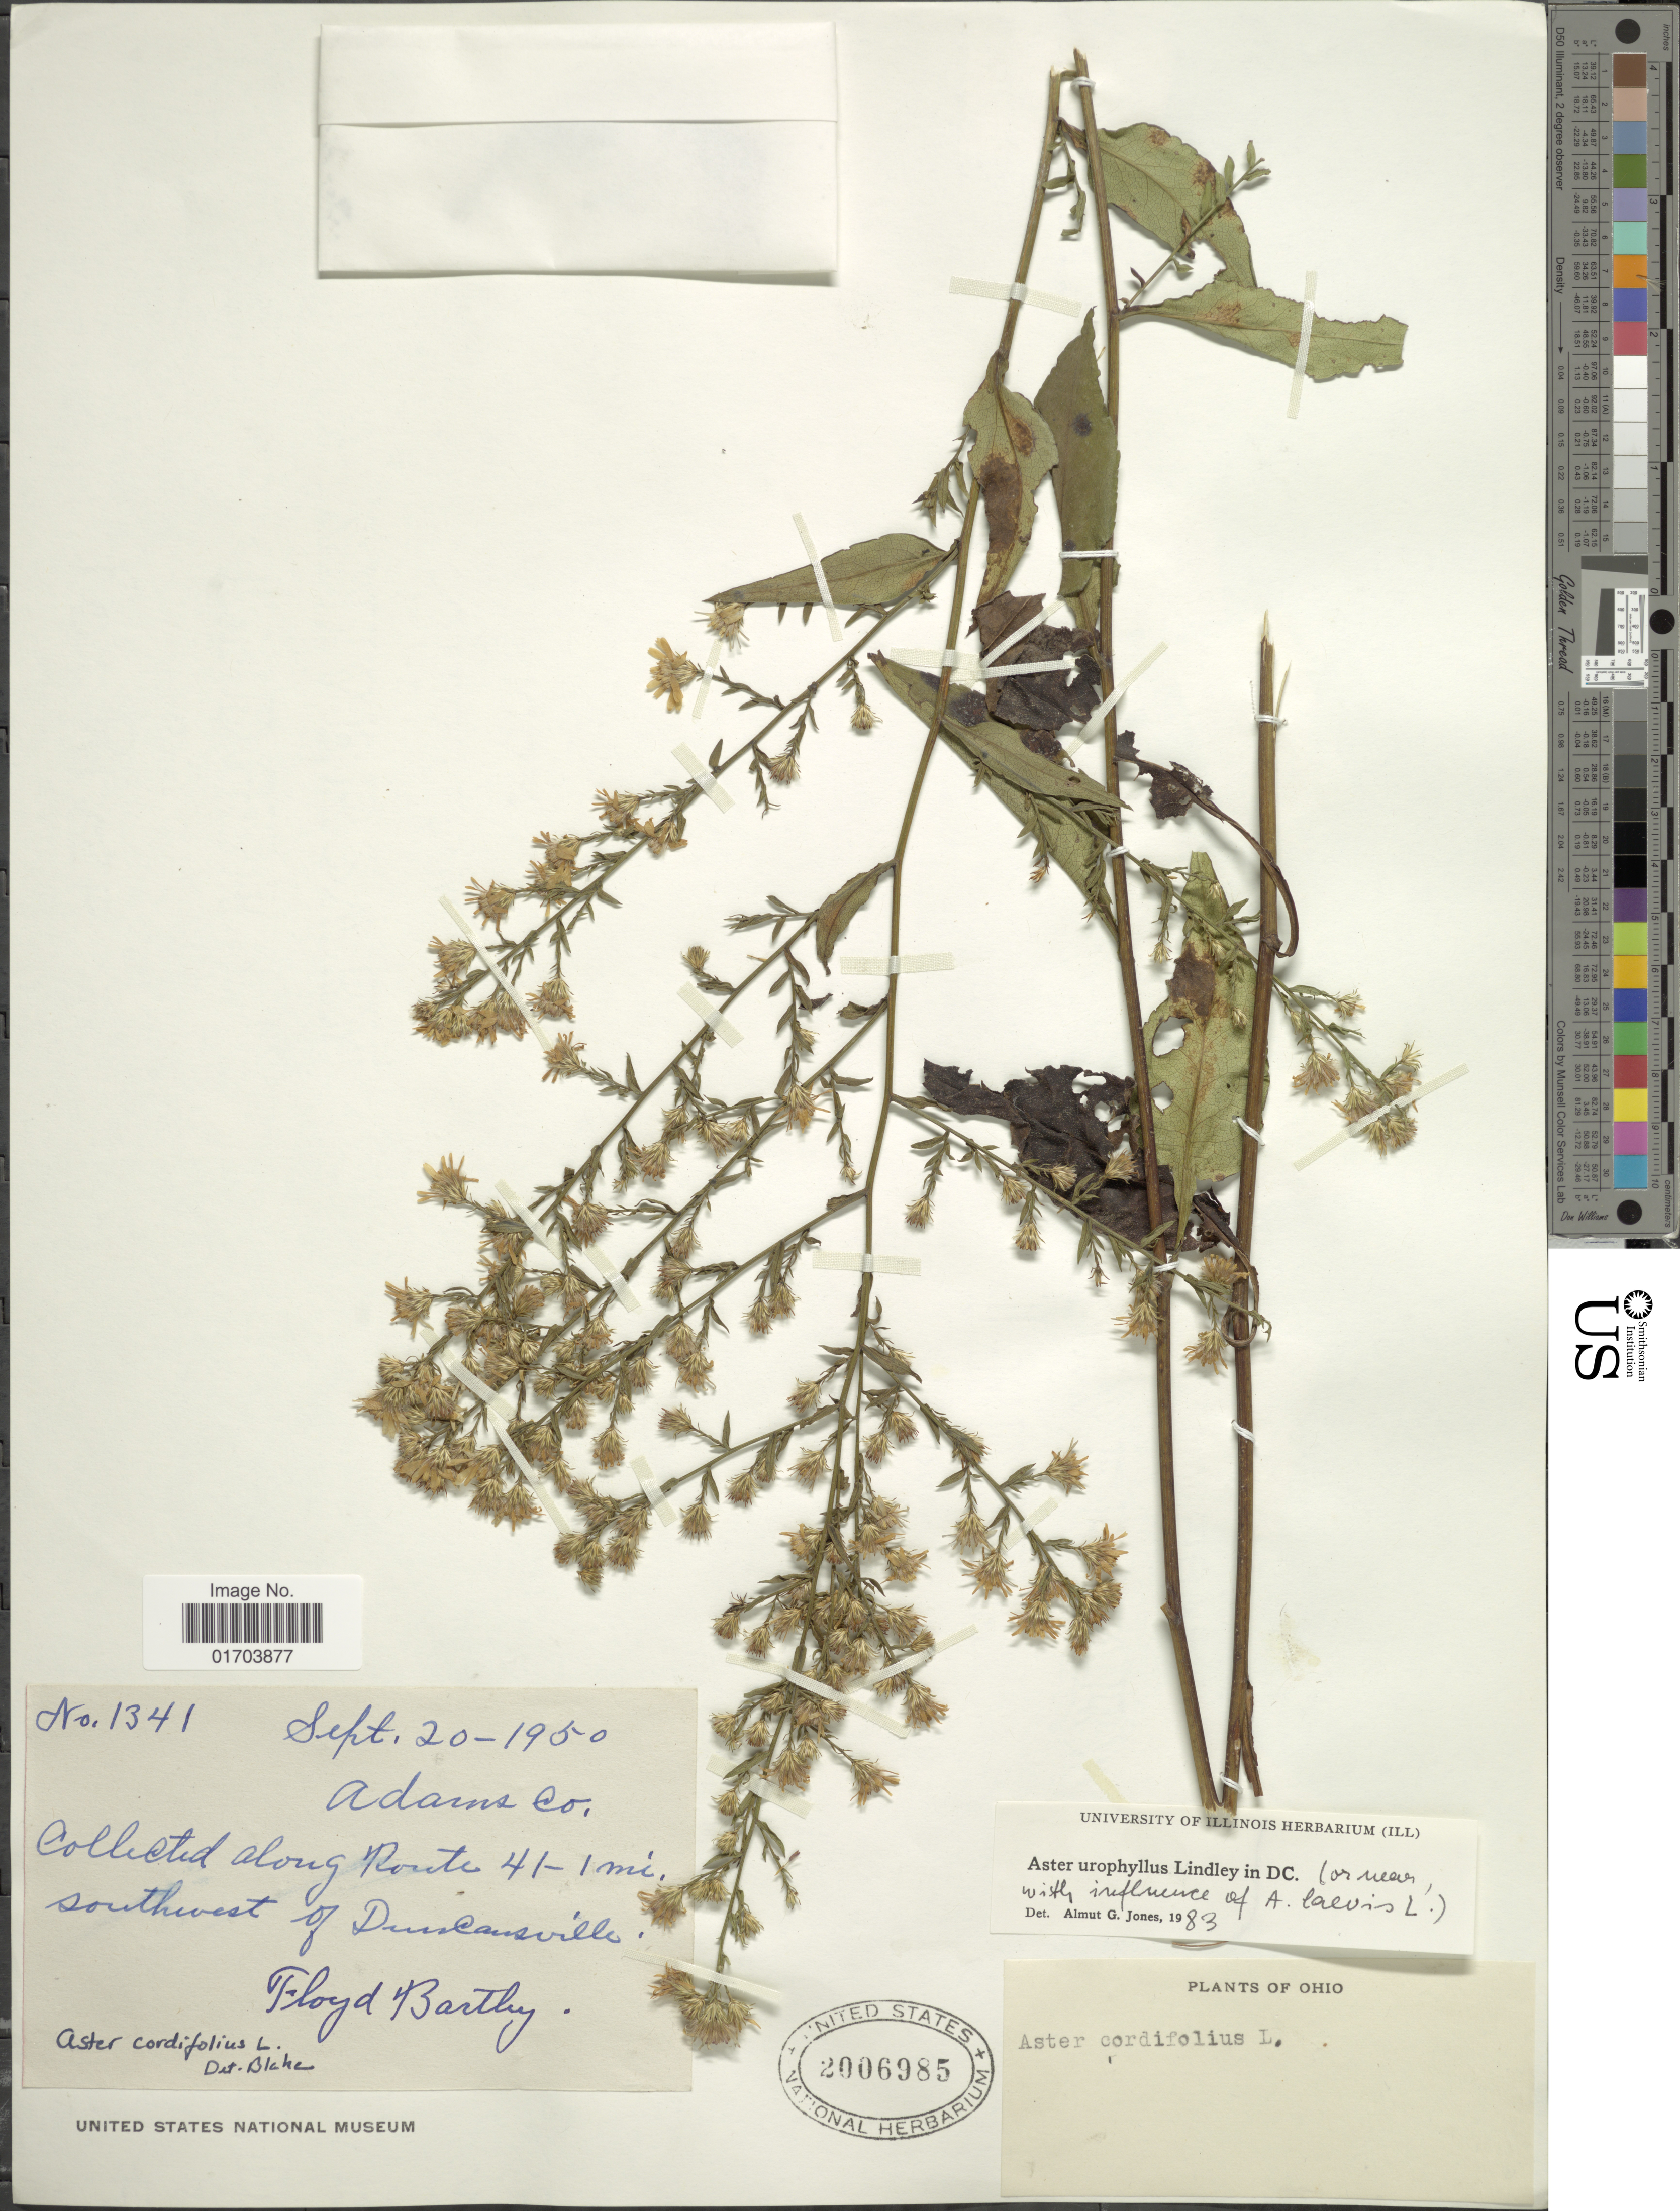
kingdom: Plantae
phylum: Tracheophyta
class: Magnoliopsida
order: Asterales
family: Asteraceae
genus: Symphyotrichum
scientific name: Symphyotrichum urophyllum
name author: (Lindl. ex DC.) G.L. Nesom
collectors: F. Bartley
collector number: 1341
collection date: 1950-09-20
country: United States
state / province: Ohio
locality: Along Route 41-1 mi. southwest of Duncansville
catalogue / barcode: US 2006985